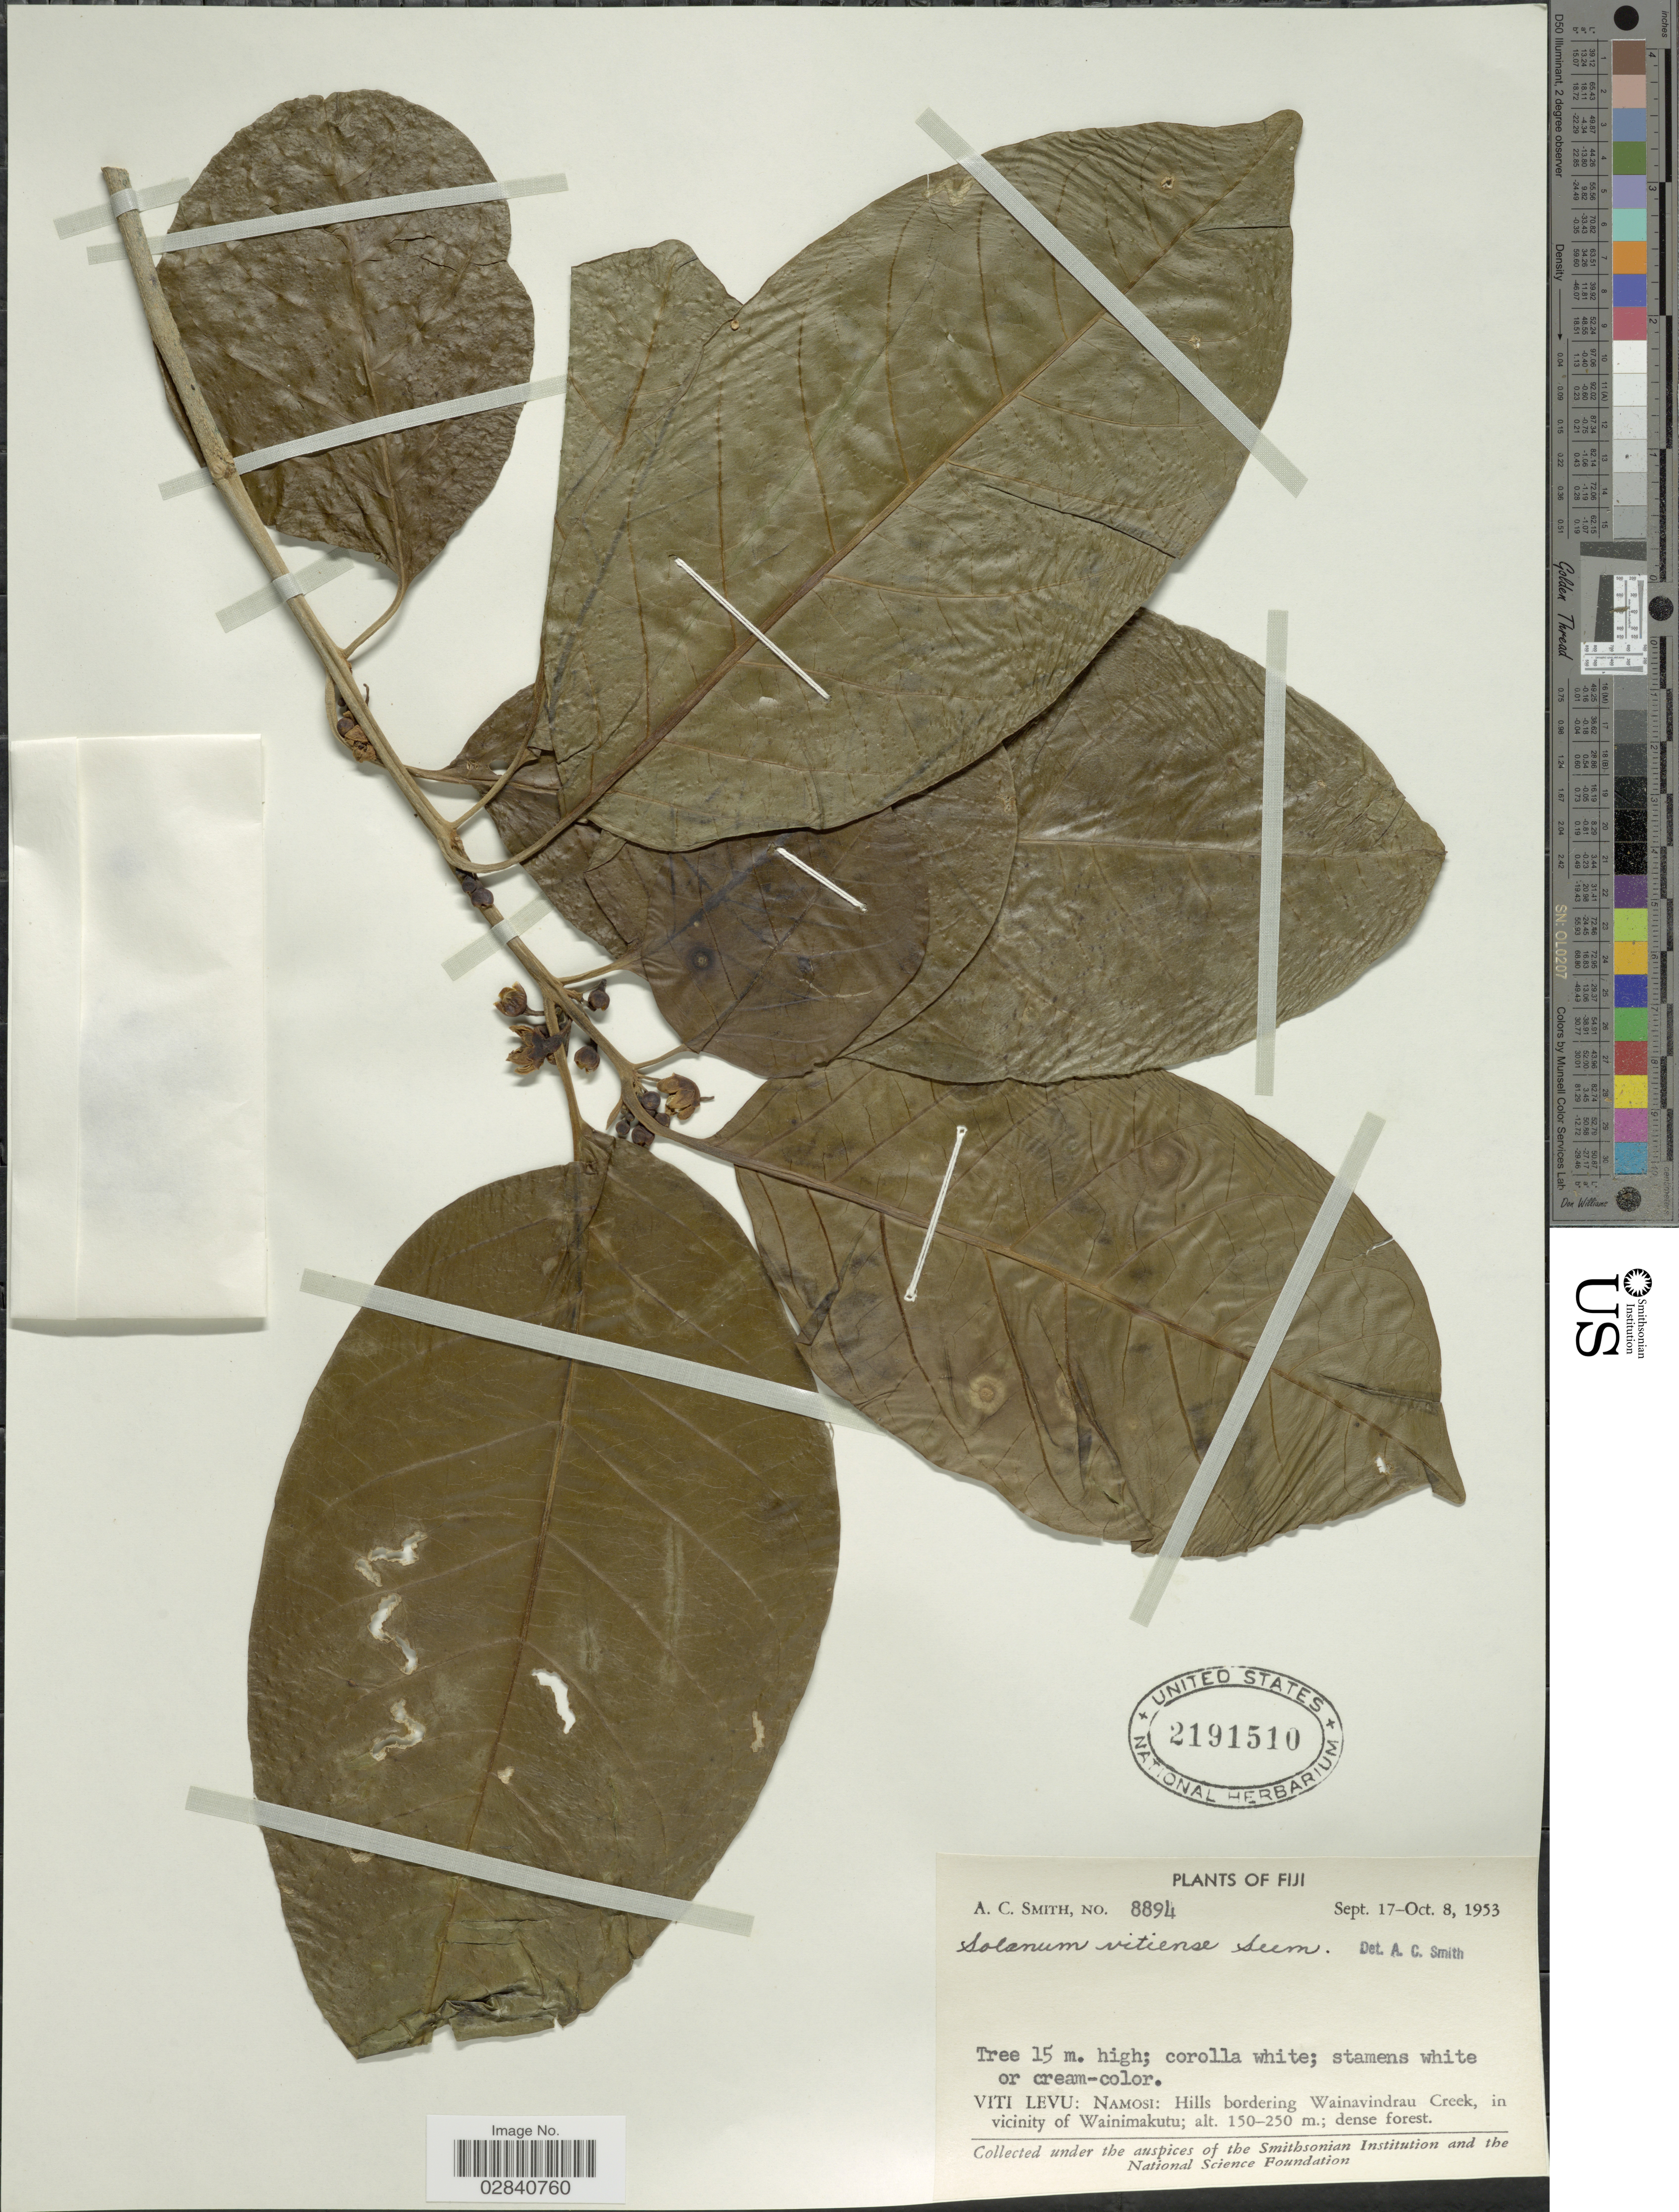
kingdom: Plantae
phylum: Tracheophyta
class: Magnoliopsida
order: Solanales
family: Solanaceae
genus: Lycianthes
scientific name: Lycianthes vitiensis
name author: (Seem.) A.R. Bean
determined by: Knapp, S. D.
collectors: A. C. Smith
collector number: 8894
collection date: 1953-09-17/1953-10-08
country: Fiji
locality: Viti Levu: Namosi: Hills bordering Wainavindrau Creek, in vicinity of Wainimakutu.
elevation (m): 150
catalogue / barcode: US 2191510